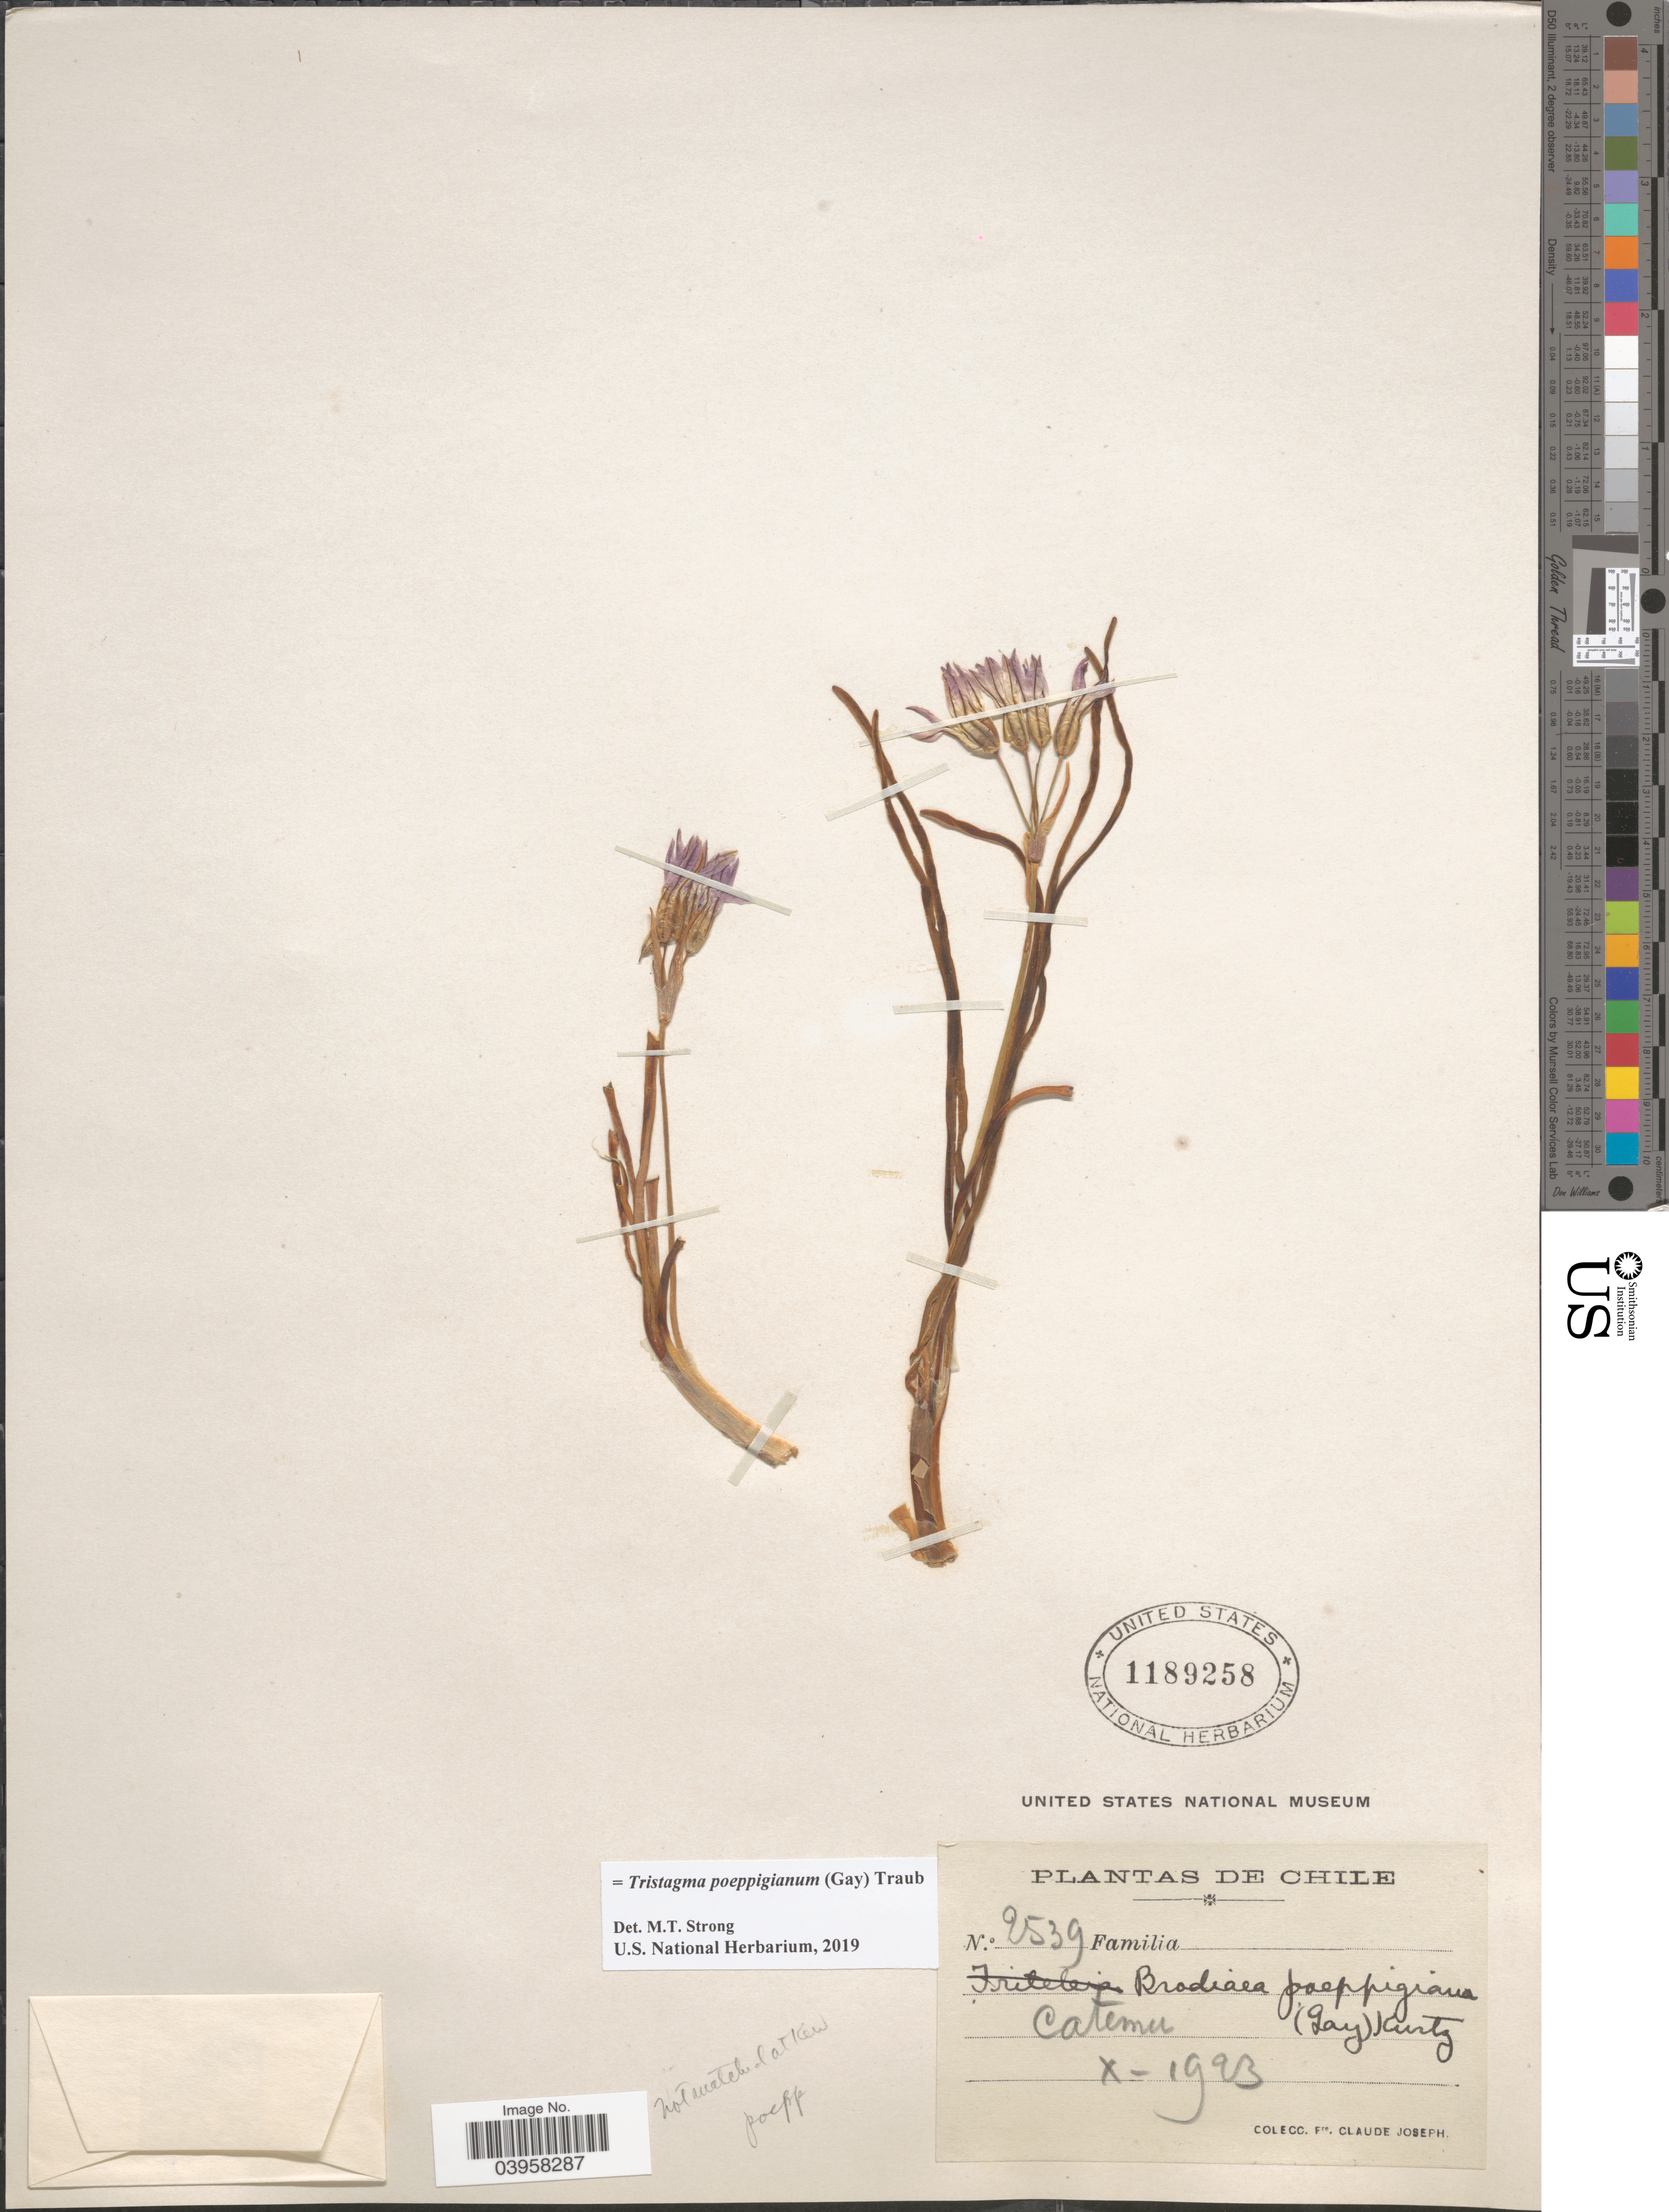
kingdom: Plantae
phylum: Tracheophyta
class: Liliopsida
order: Asparagales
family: Amaryllidaceae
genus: Tristagma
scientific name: Tristagma poeppigianum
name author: (Gay) Traub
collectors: Bro. Claude-Joseph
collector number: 2539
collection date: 1923-10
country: Chile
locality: Catemu.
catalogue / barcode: US 1189258